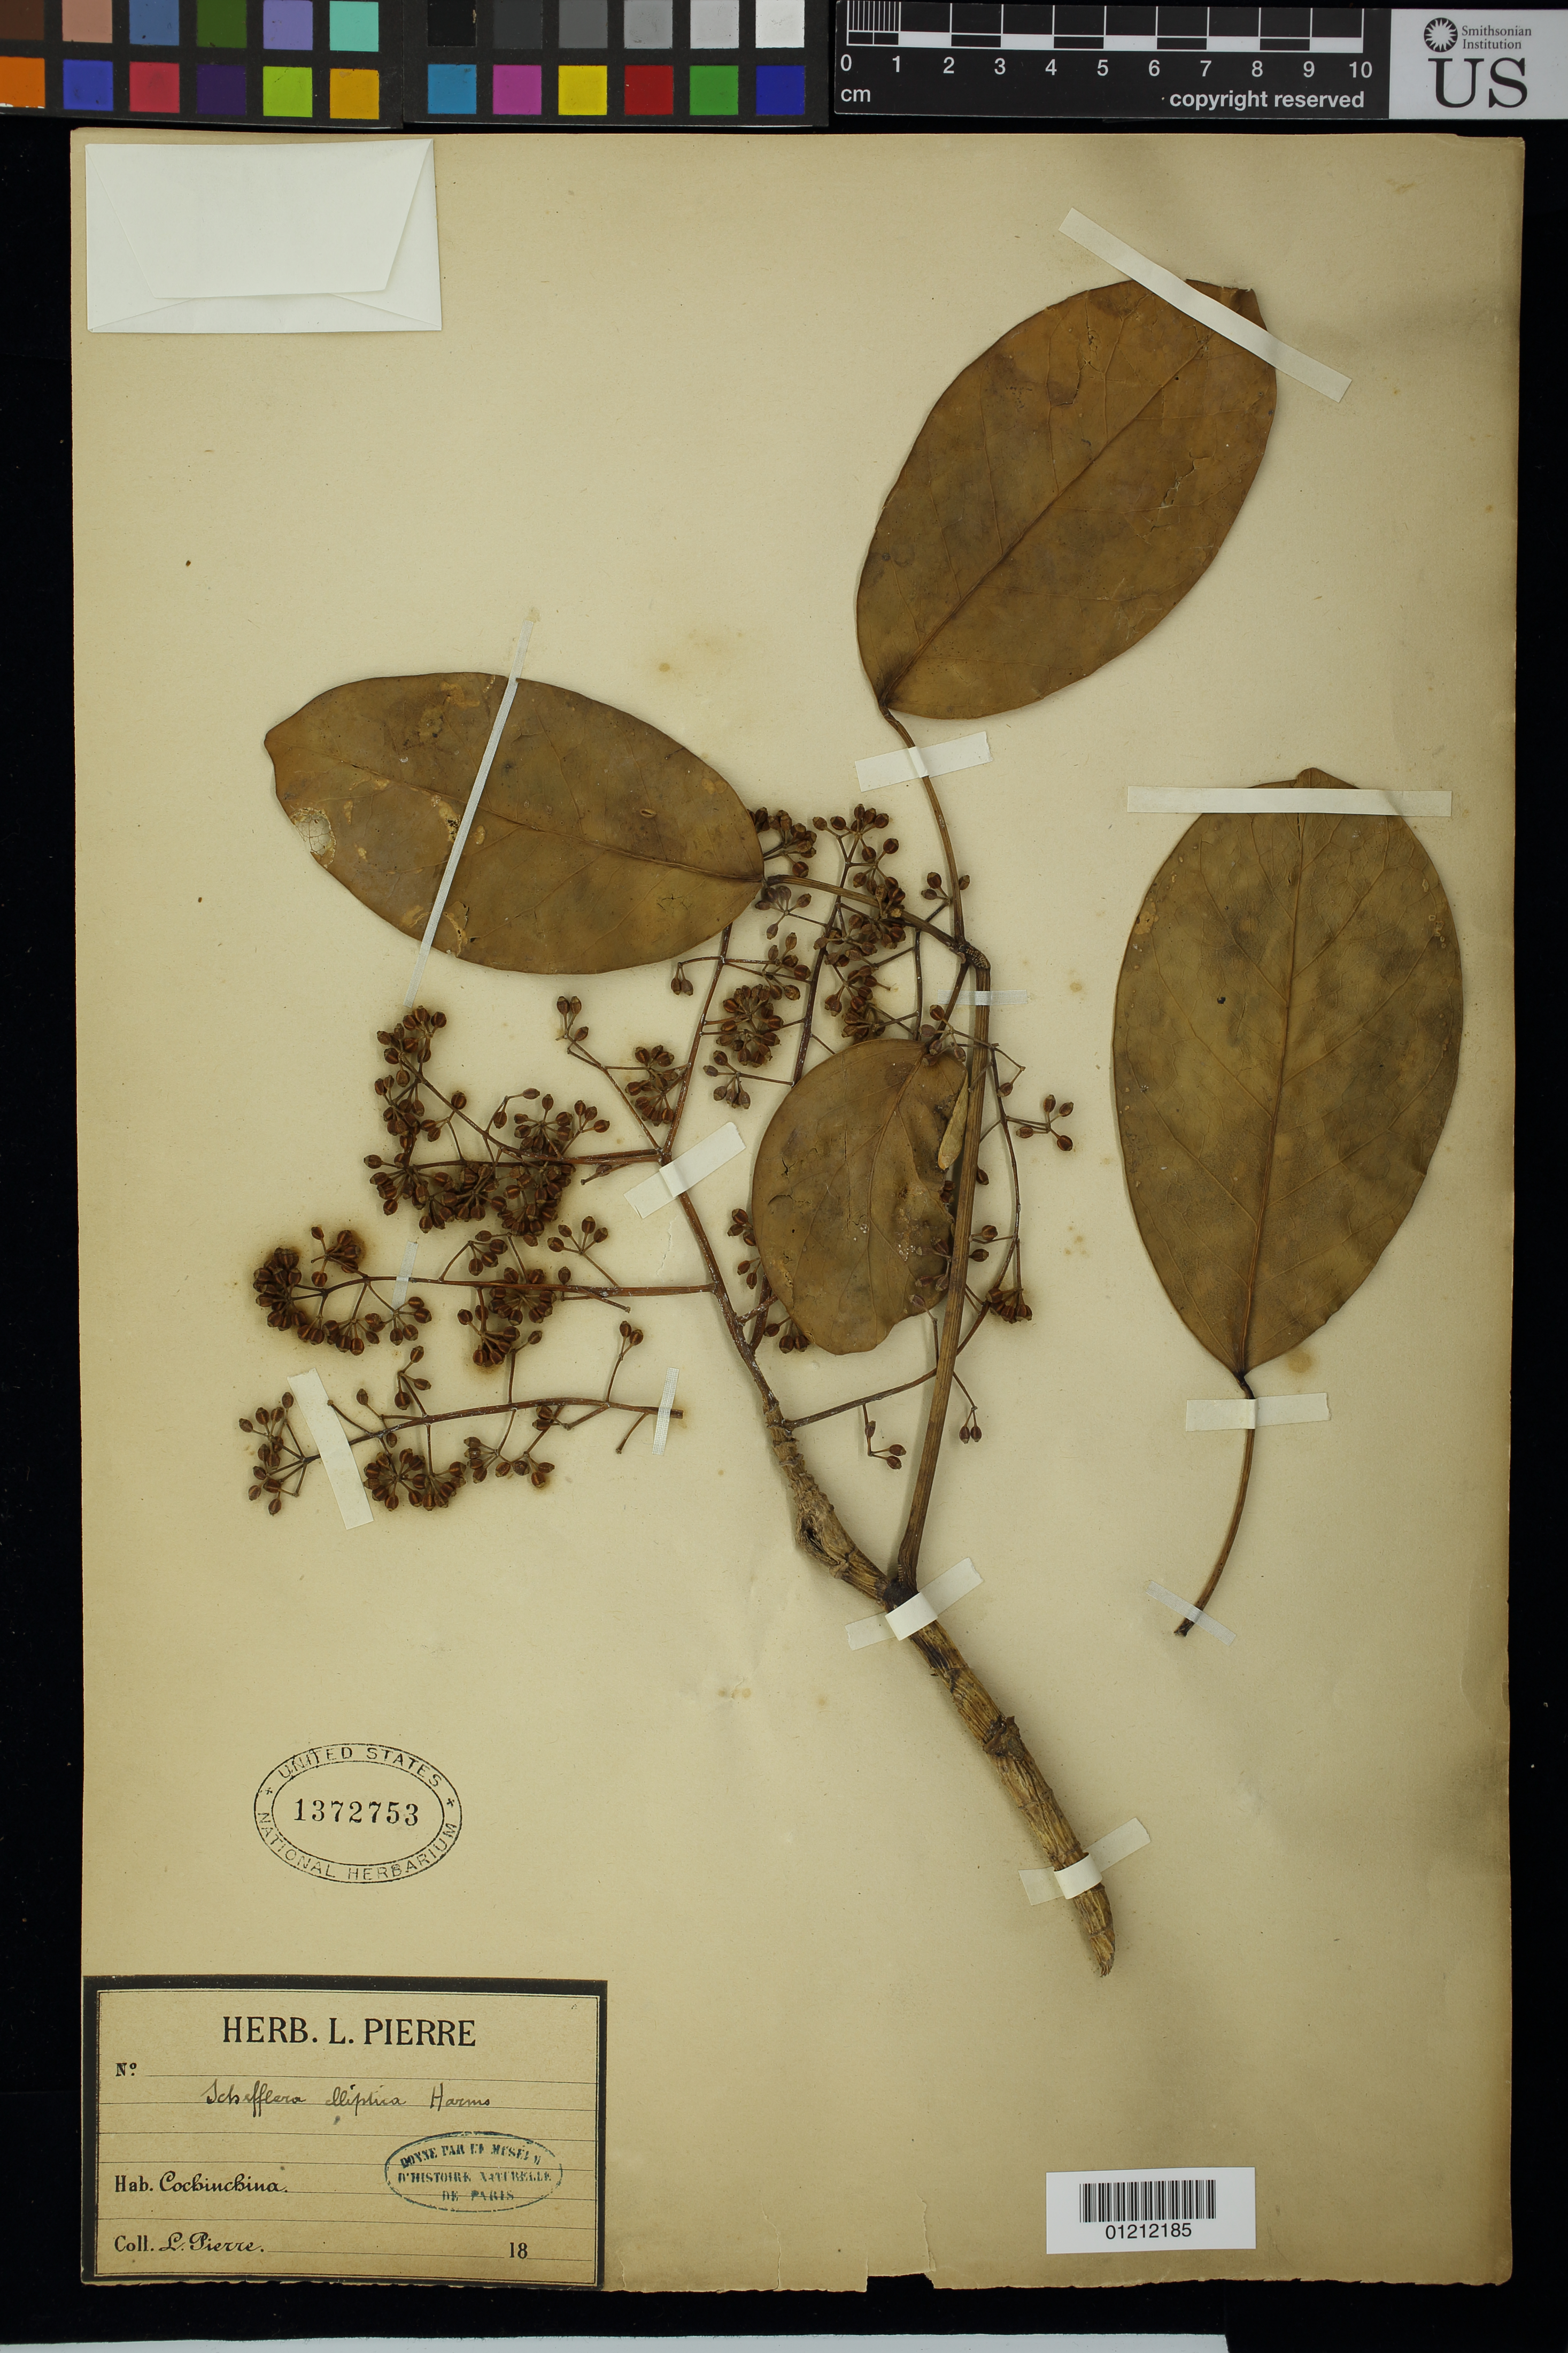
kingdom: Plantae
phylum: Tracheophyta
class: Magnoliopsida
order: Apiales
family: Araliaceae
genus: Schefflera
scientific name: Schefflera clarkeana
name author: Craib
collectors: L. Pierre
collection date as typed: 18--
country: Vietnam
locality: Cochinchina.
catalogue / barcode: US 1372753